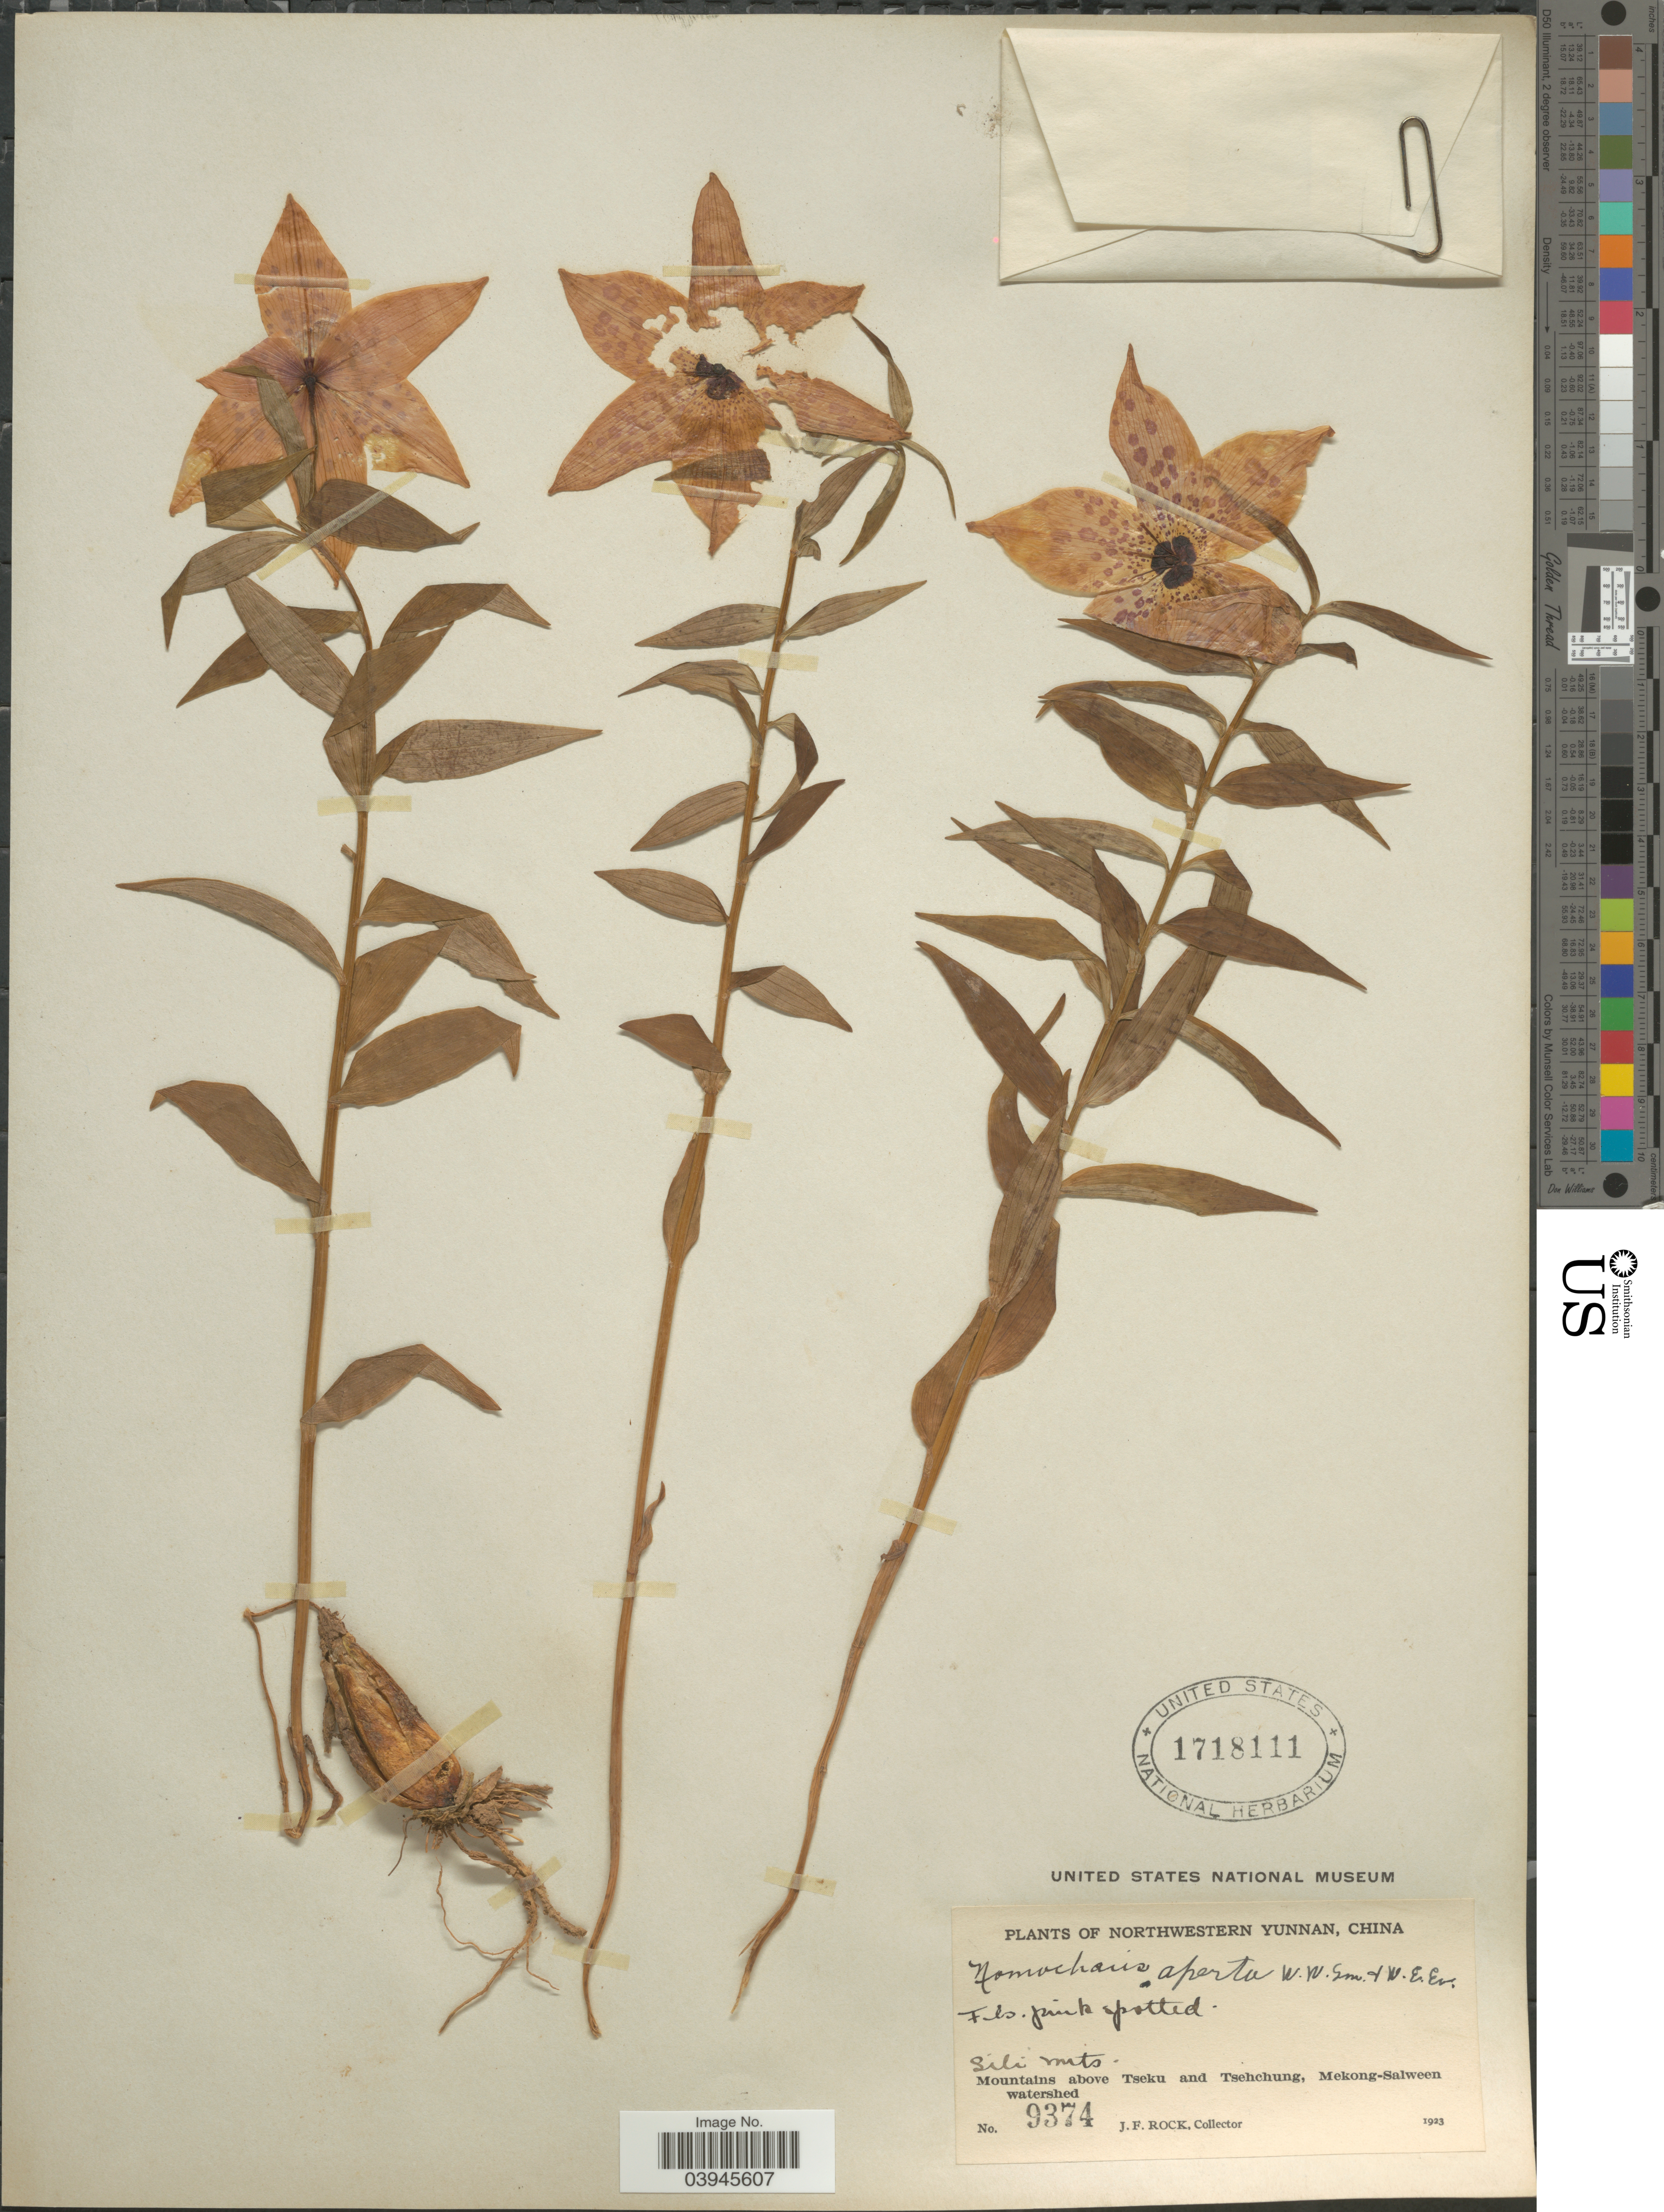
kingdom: Plantae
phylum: Tracheophyta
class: Liliopsida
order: Liliales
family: Liliaceae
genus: Lilium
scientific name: Lilium apertum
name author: Franch.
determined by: Strong, Mark T., (BOT), Smithsonian Institution - National Museum of Natural History (UNITED STATES)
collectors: J. Rock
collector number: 9374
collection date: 1923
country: China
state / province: Yunnan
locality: Northwestern Yunnan. Sili Mts. Mountains above Tseku and Tsehchung, Mekong-Salween watershed.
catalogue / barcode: US 1718111